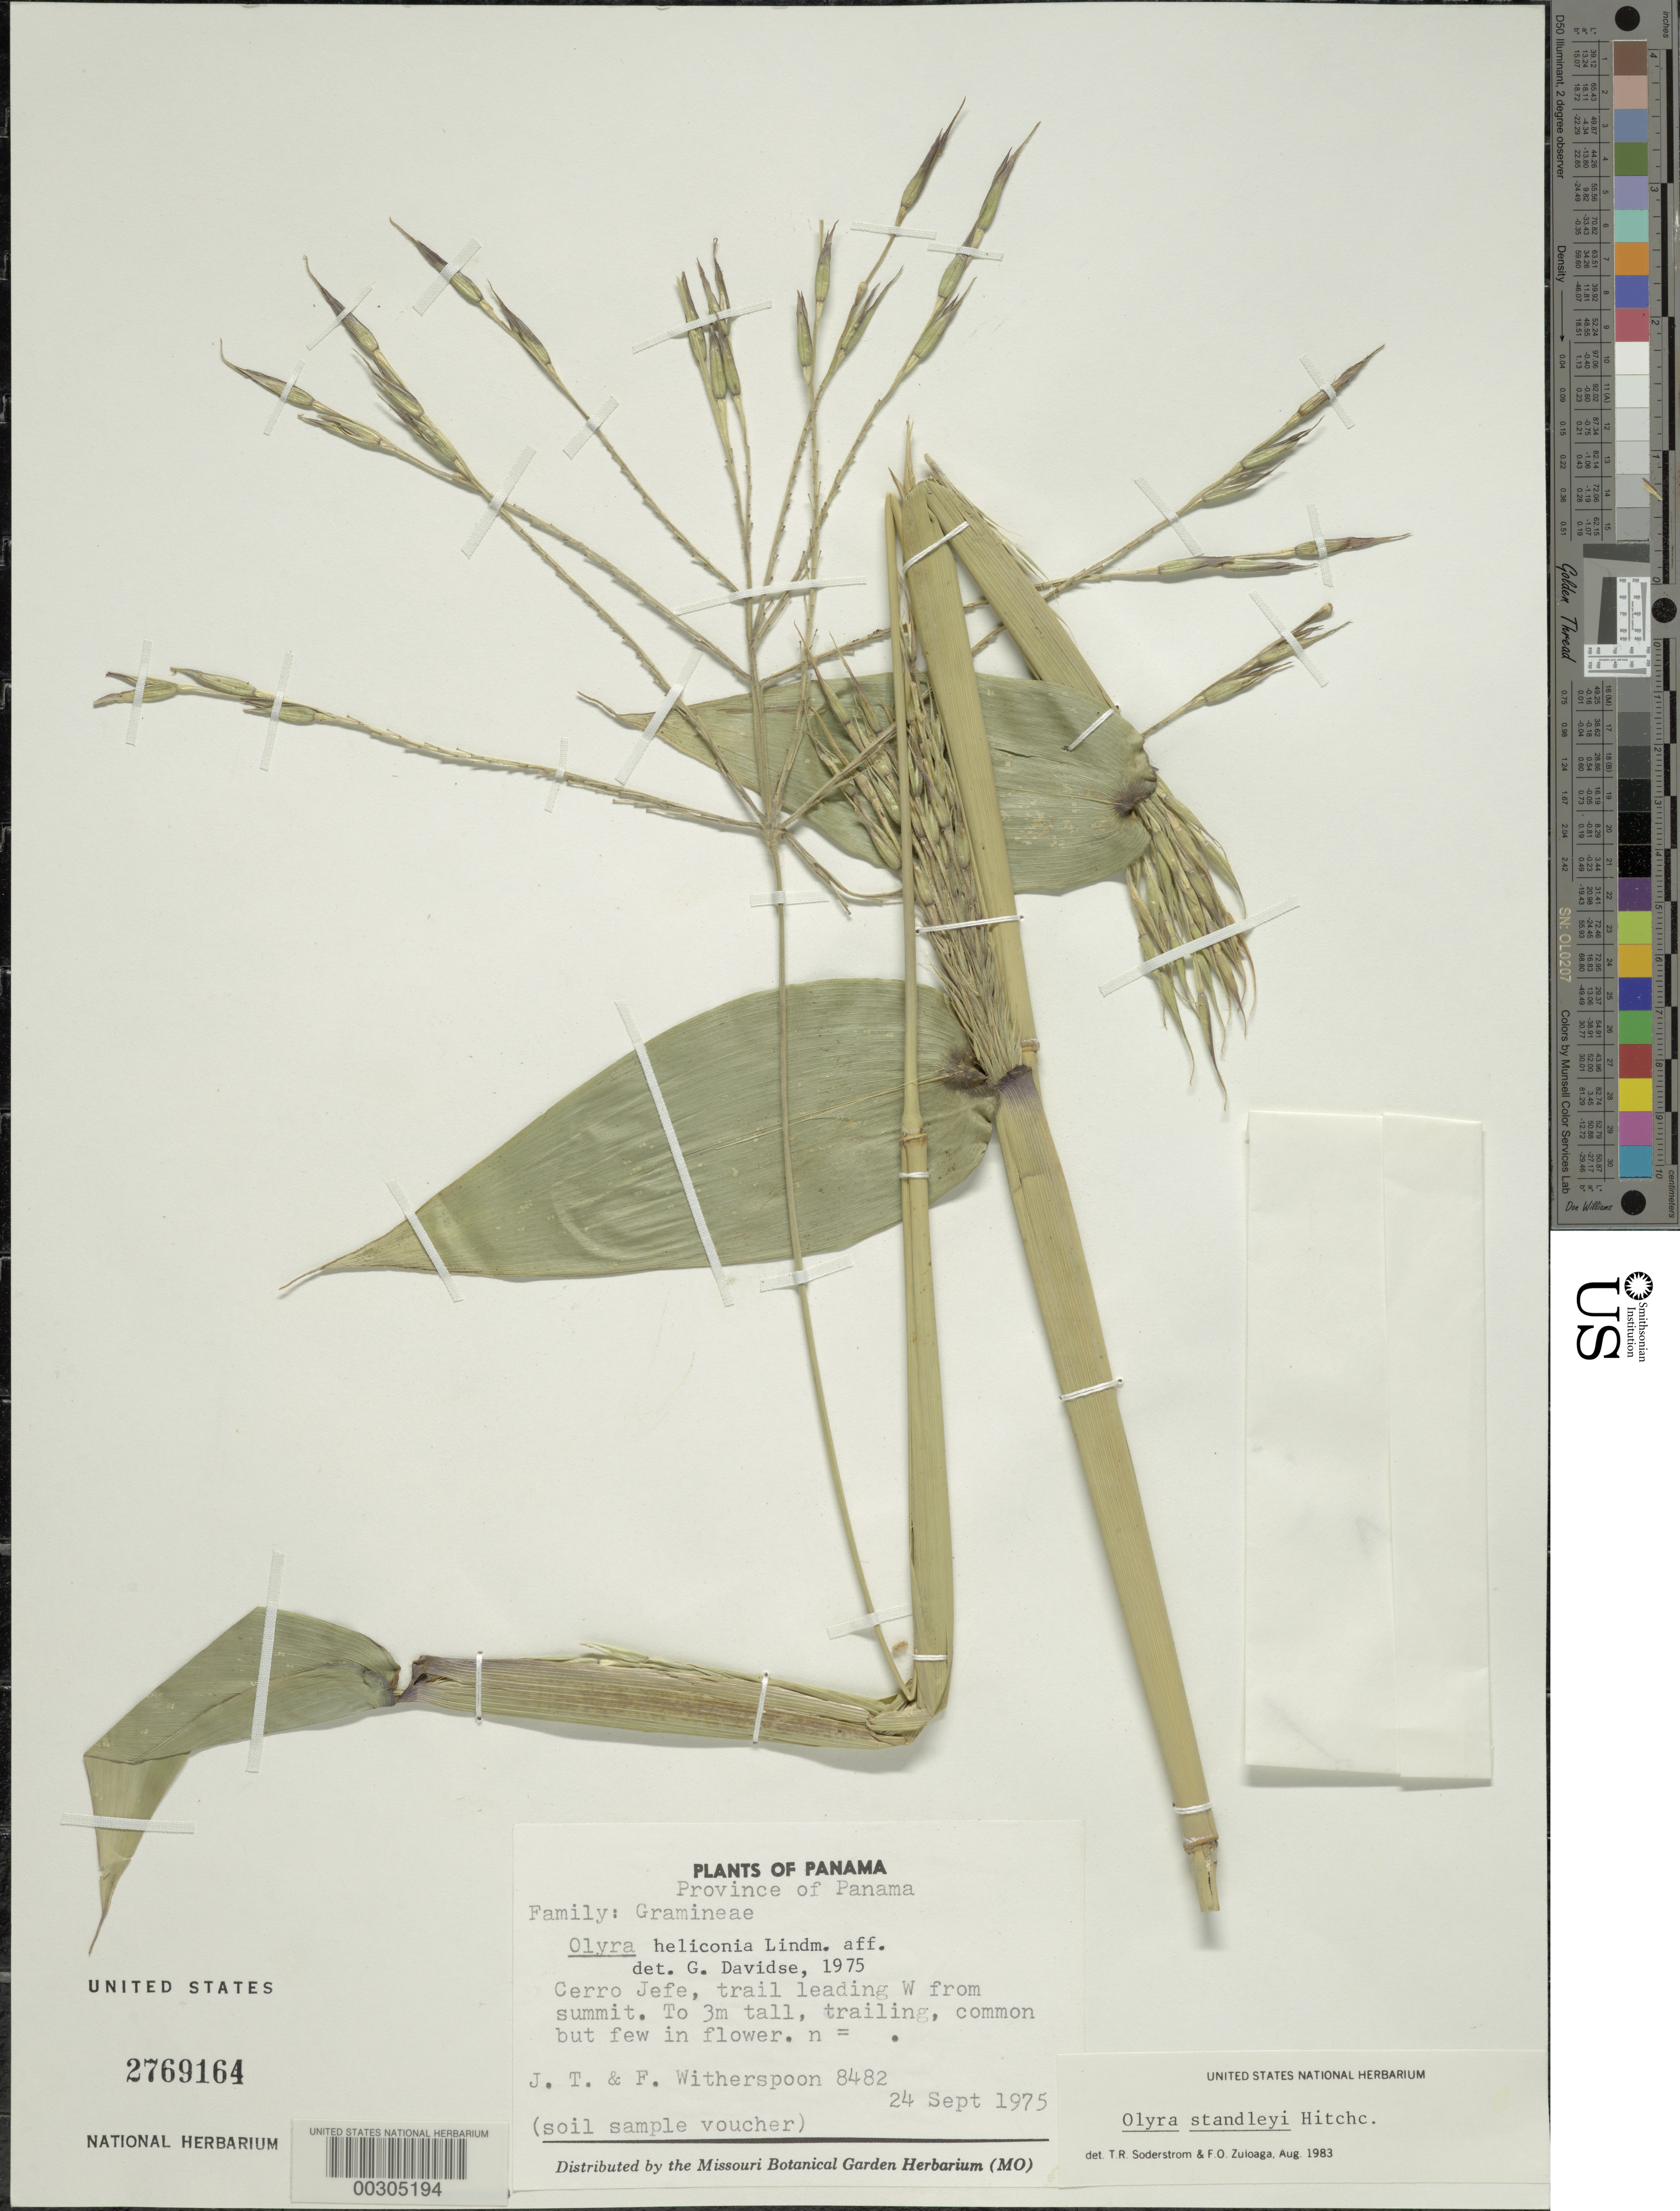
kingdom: Plantae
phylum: Tracheophyta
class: Liliopsida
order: Poales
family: Poaceae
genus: Olyra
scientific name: Olyra standleyi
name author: Hitchc.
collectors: J. Witherspoon & F. Witherspoon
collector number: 8482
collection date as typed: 24 Sep 1975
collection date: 1975-09-24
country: Panama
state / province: Panamá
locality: Cerro Jefe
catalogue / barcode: US 2769164